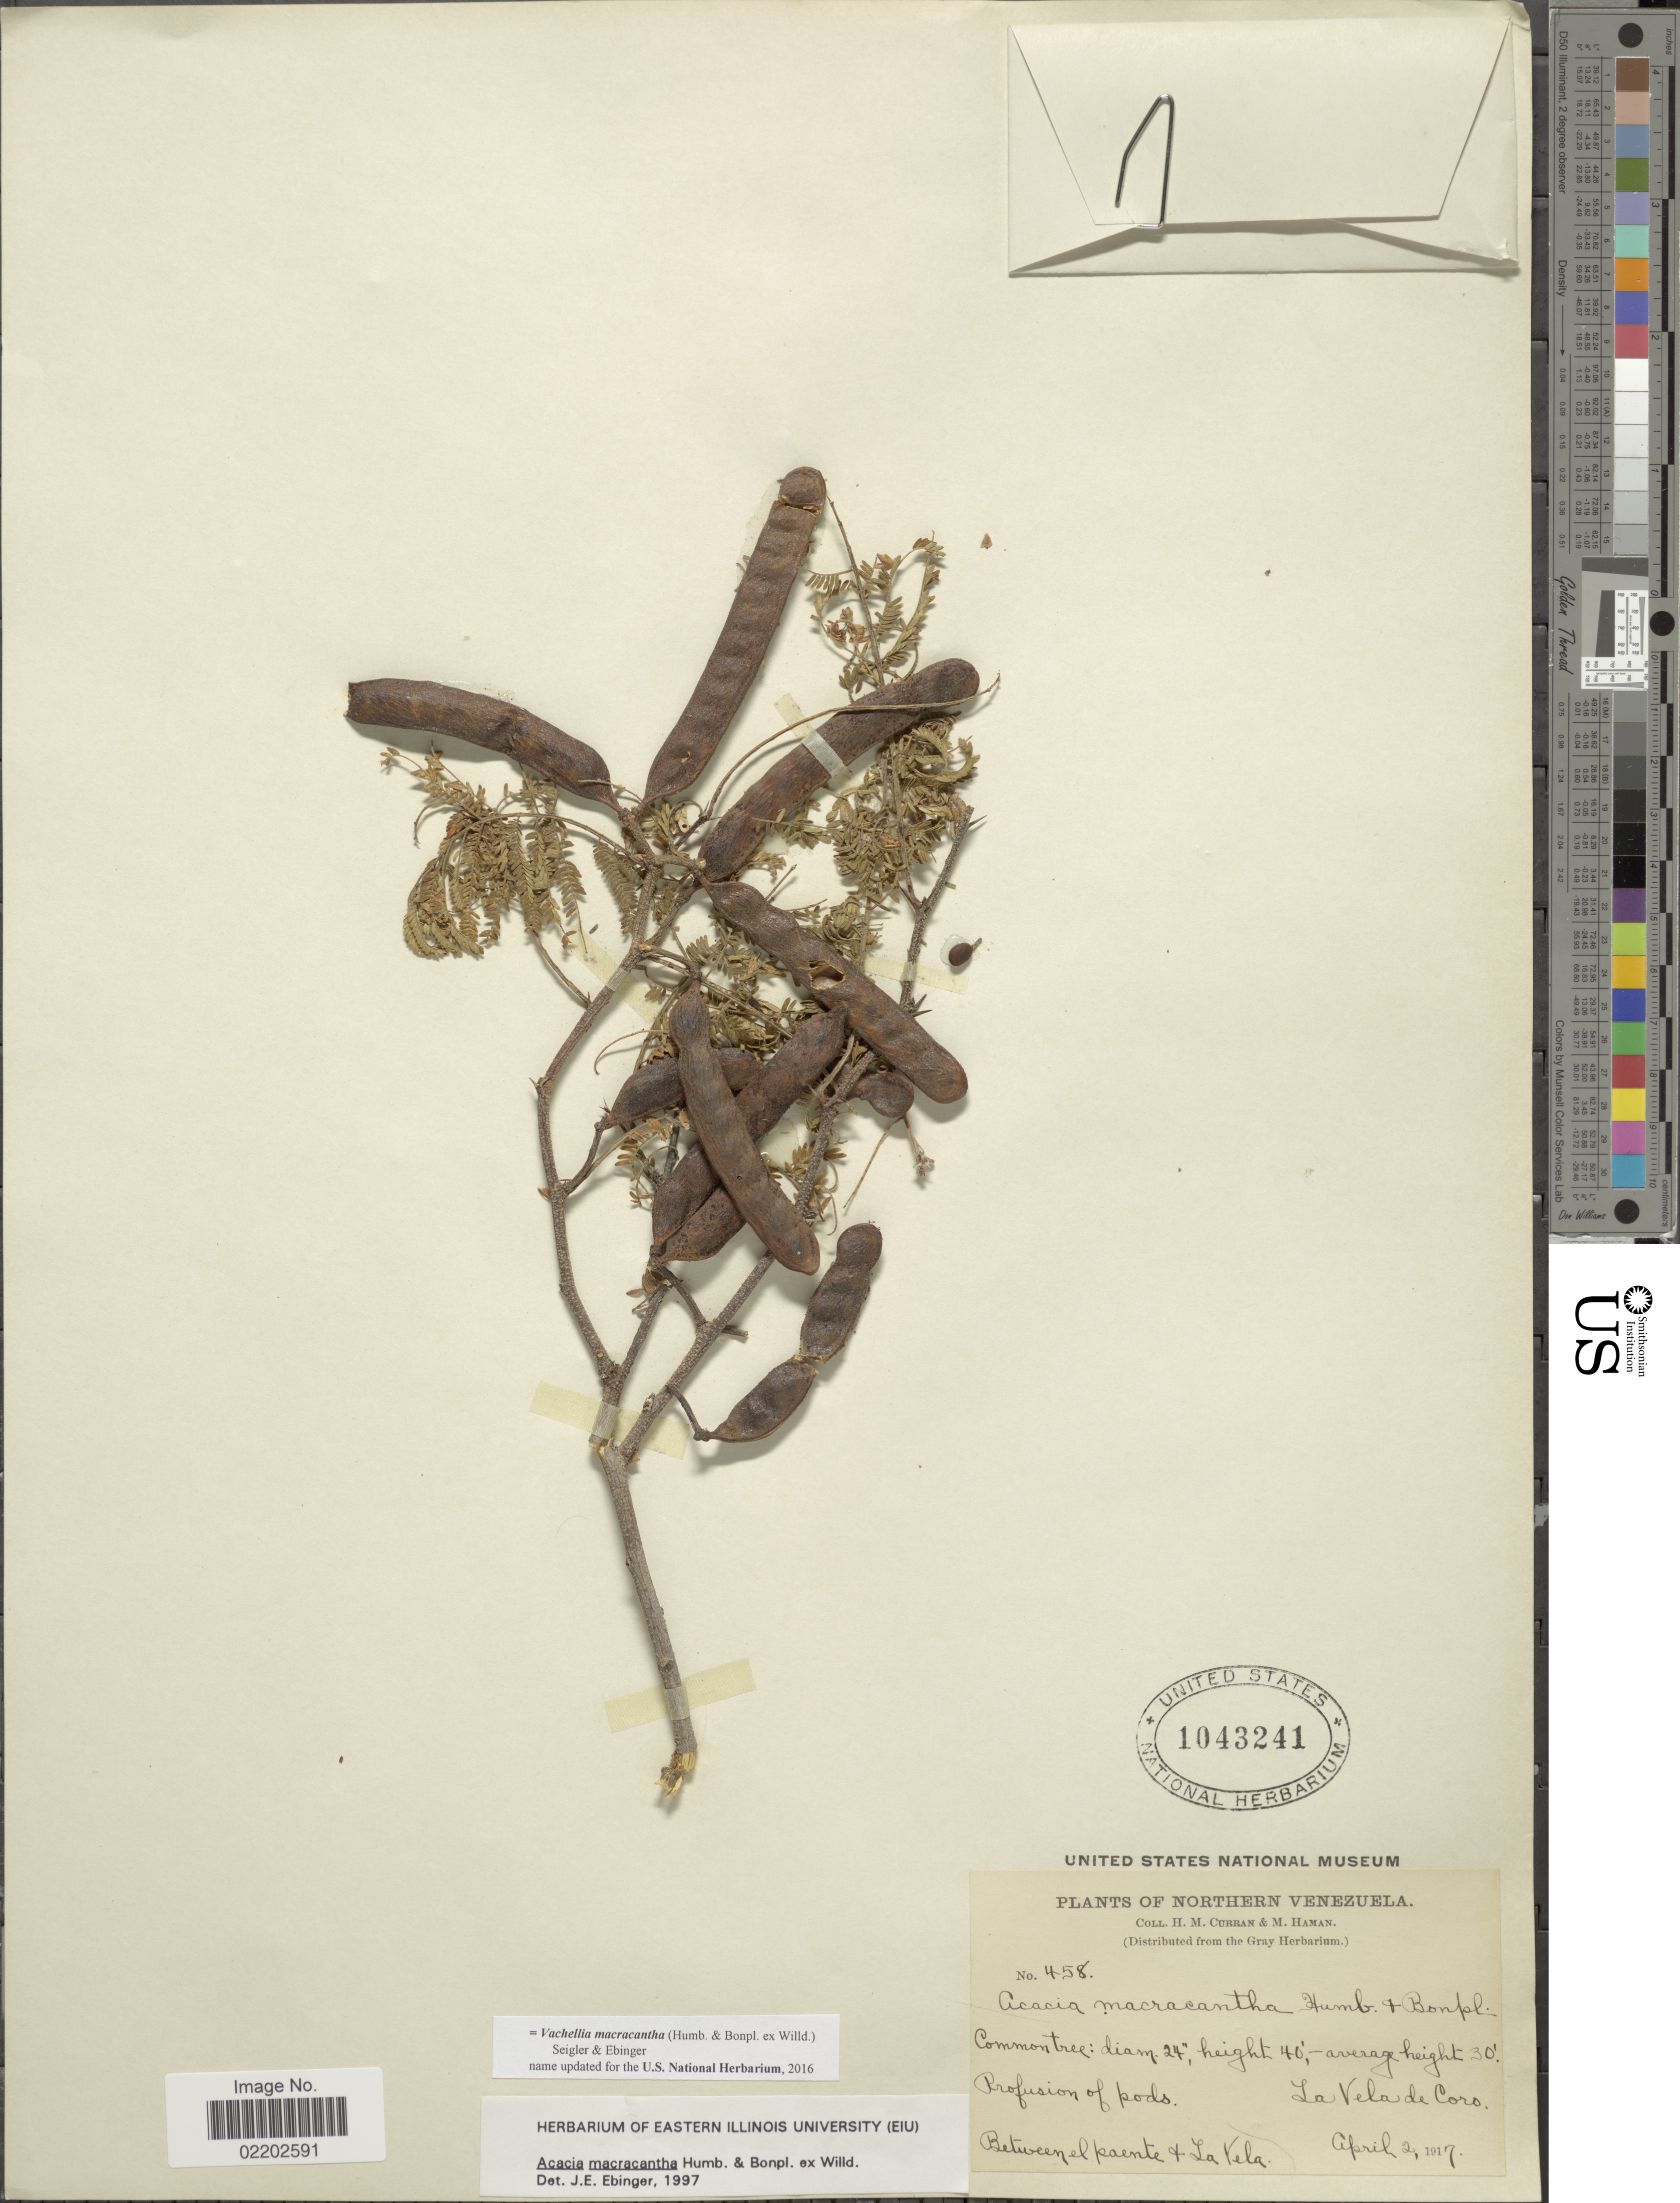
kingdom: Plantae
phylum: Tracheophyta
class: Magnoliopsida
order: Fabales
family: Fabaceae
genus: Vachellia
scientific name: Vachellia macracantha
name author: (Humb. & Bonpl. ex Willd.) Seigler & Ebinger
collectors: H. M. Curran & M. Haman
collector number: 458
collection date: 1917-04-02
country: Venezuela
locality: Northern Venezuela, La Vela de Coro, between el paente + La Vela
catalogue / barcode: US 1043241